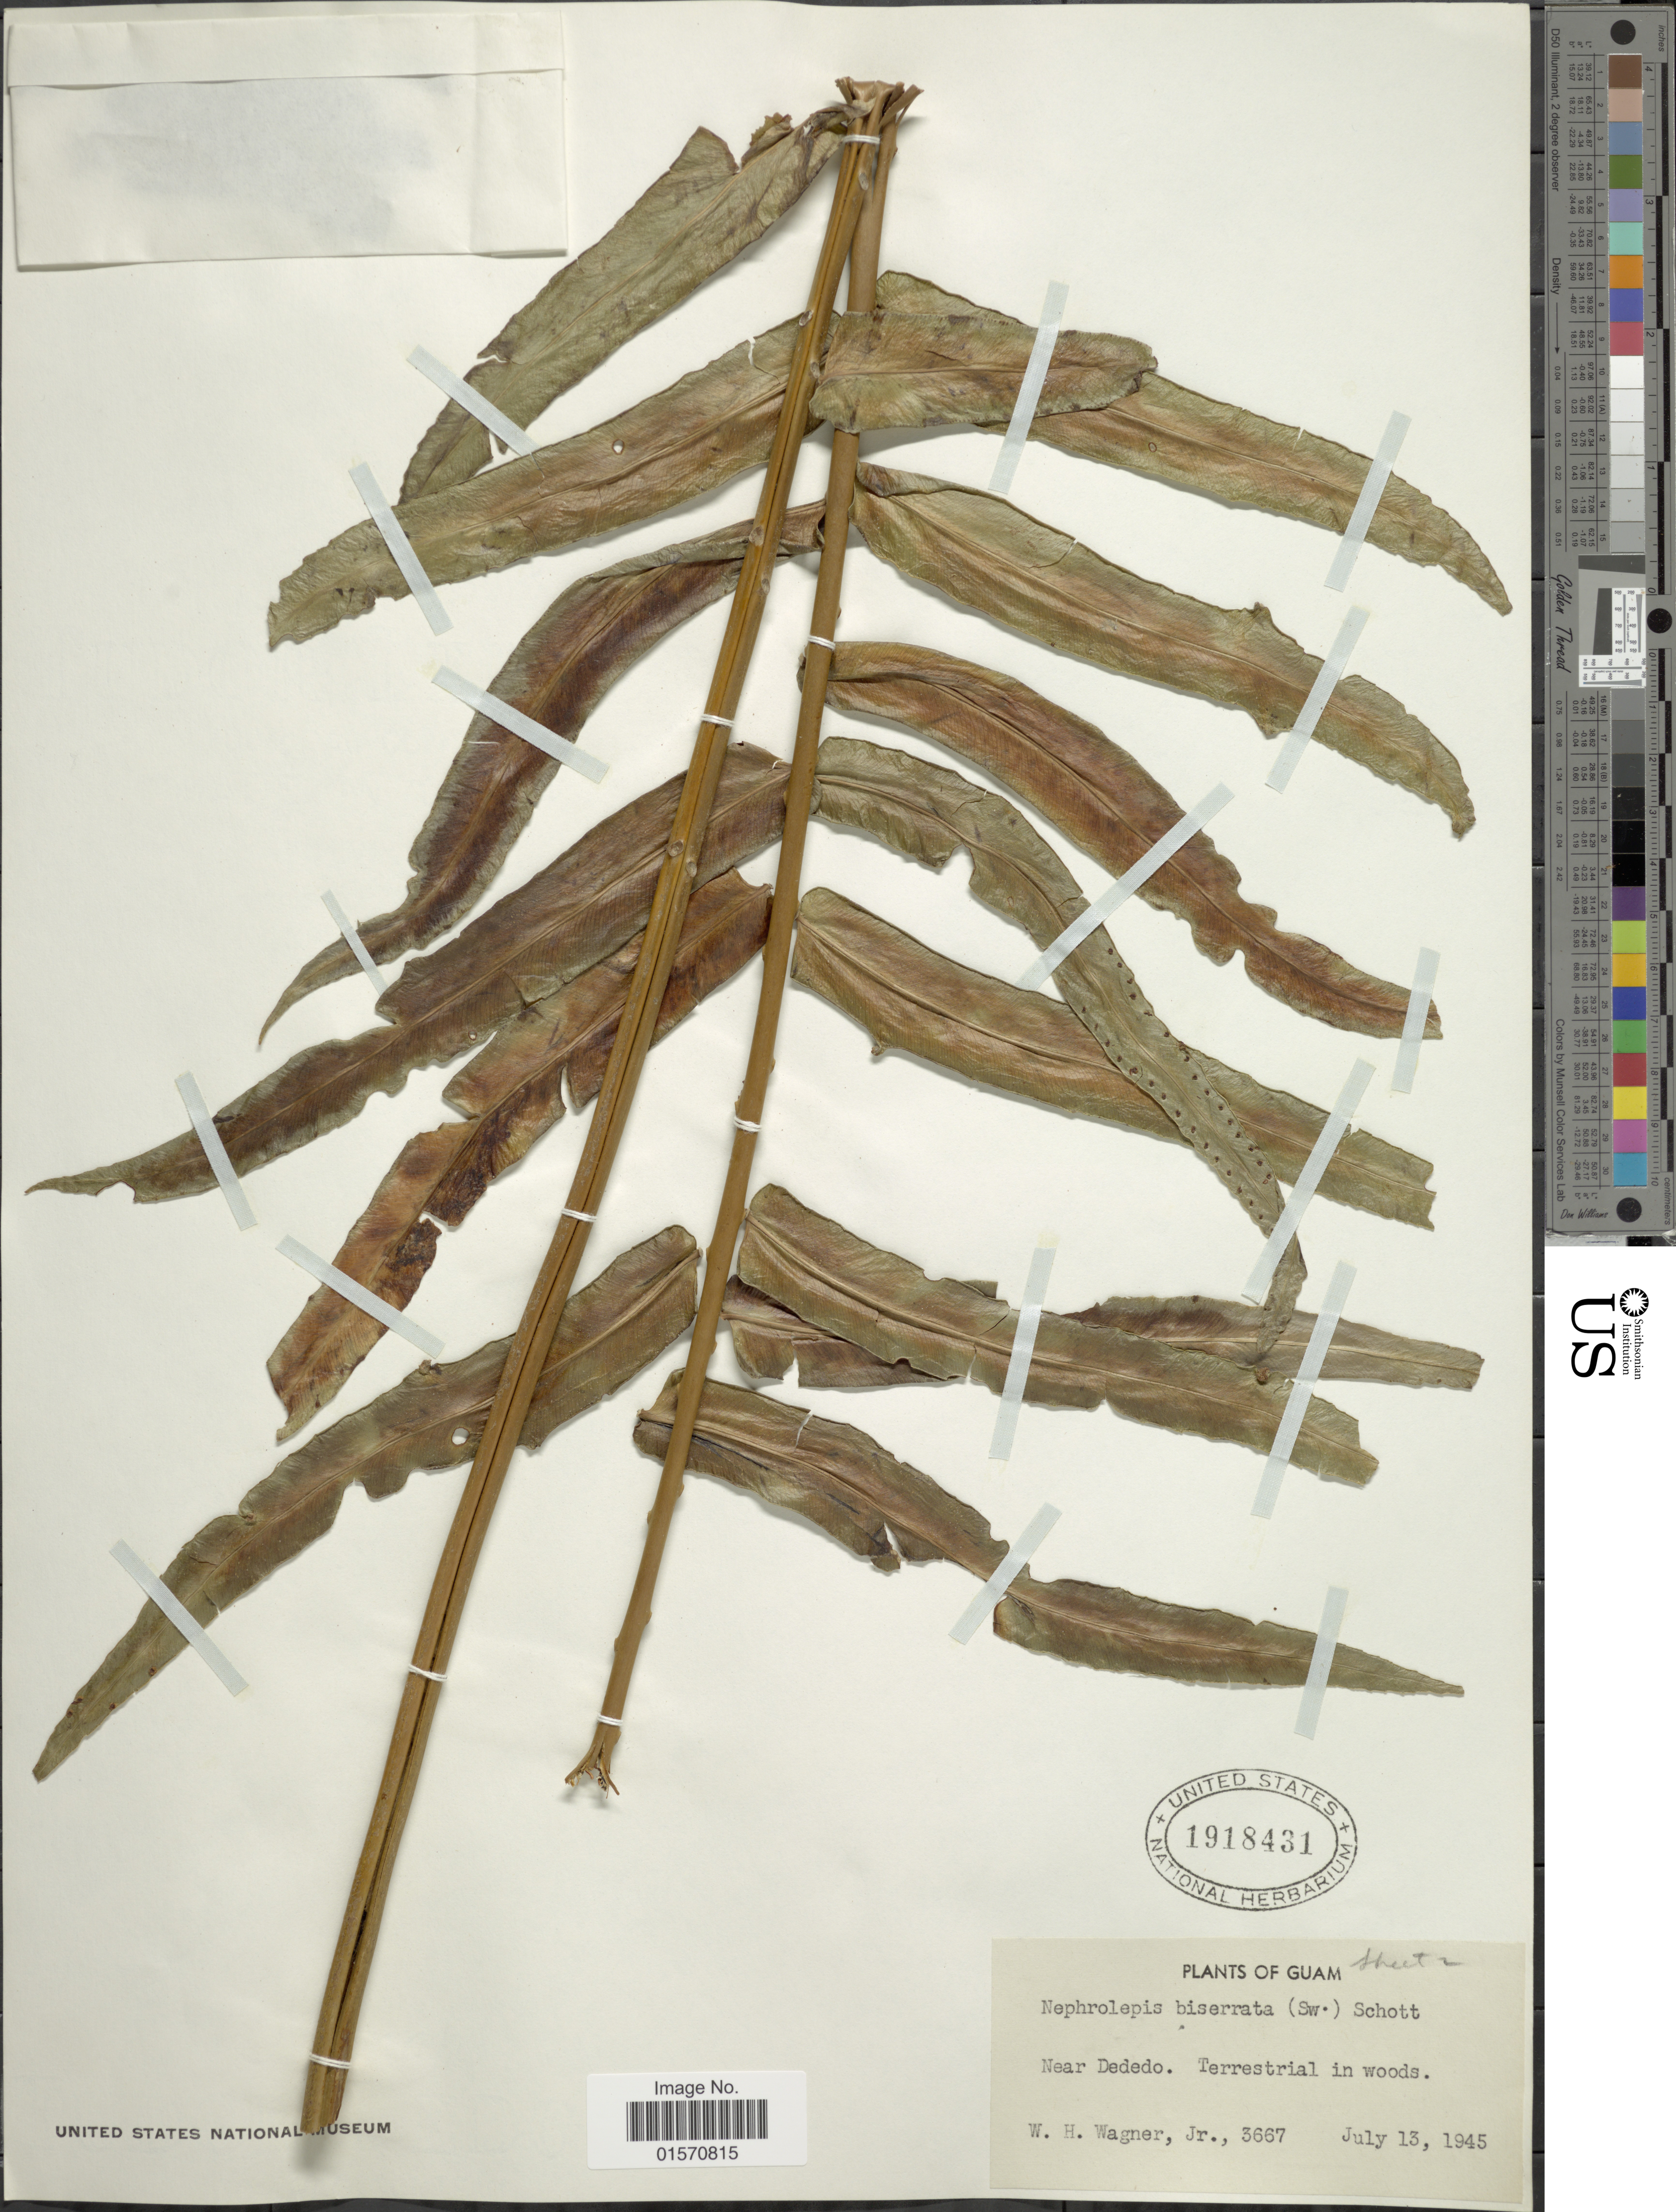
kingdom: Plantae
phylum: Tracheophyta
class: Polypodiopsida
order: Polypodiales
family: Nephrolepidaceae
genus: Nephrolepis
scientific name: Nephrolepis biserrata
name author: (Sw.) Schott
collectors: W. H. Wagner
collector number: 3667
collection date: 1945-07-13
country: Guam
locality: Near Dededo. In woods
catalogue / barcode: US 1918431